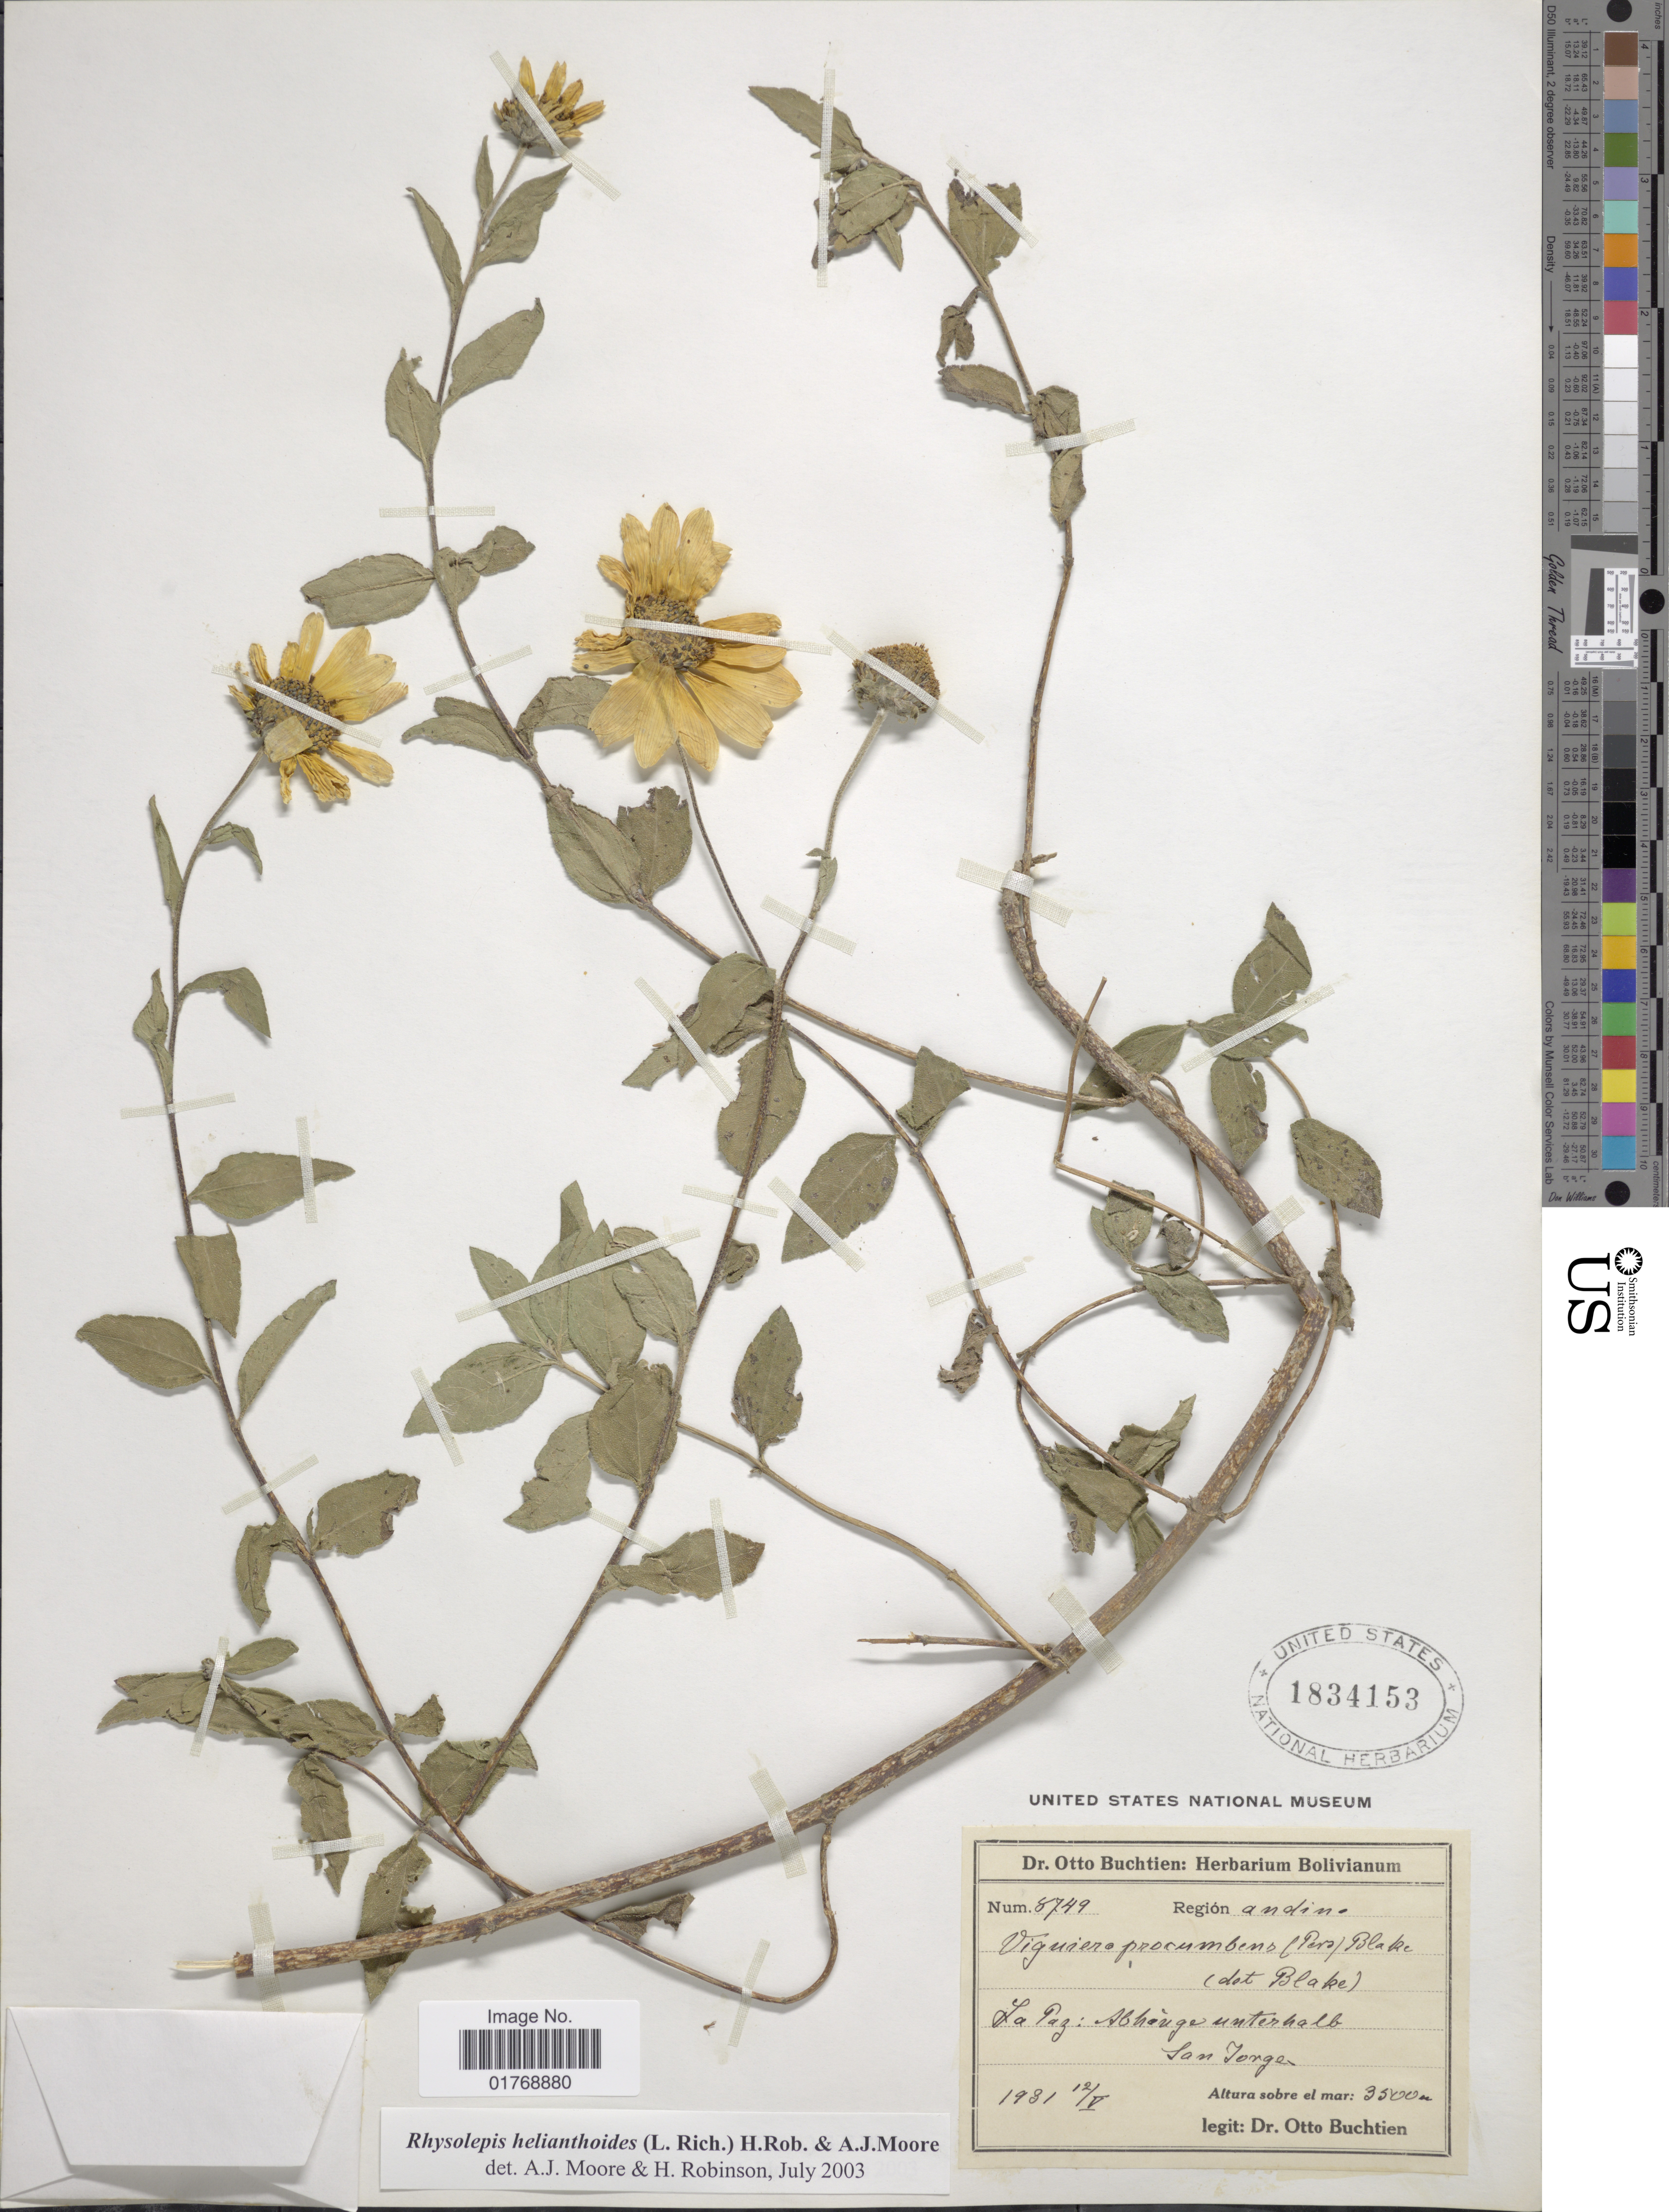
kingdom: Plantae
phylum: Tracheophyta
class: Magnoliopsida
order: Asterales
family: Asteraceae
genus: Viguiera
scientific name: Viguiera procumbens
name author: (Pers.) S.F. Blake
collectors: O. Buchtien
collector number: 8749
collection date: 1931-05-12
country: Bolivia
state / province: La Paz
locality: Región andina. La Paz: Abhönge unterhalb San Jorges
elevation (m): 3500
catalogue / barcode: US 1834153